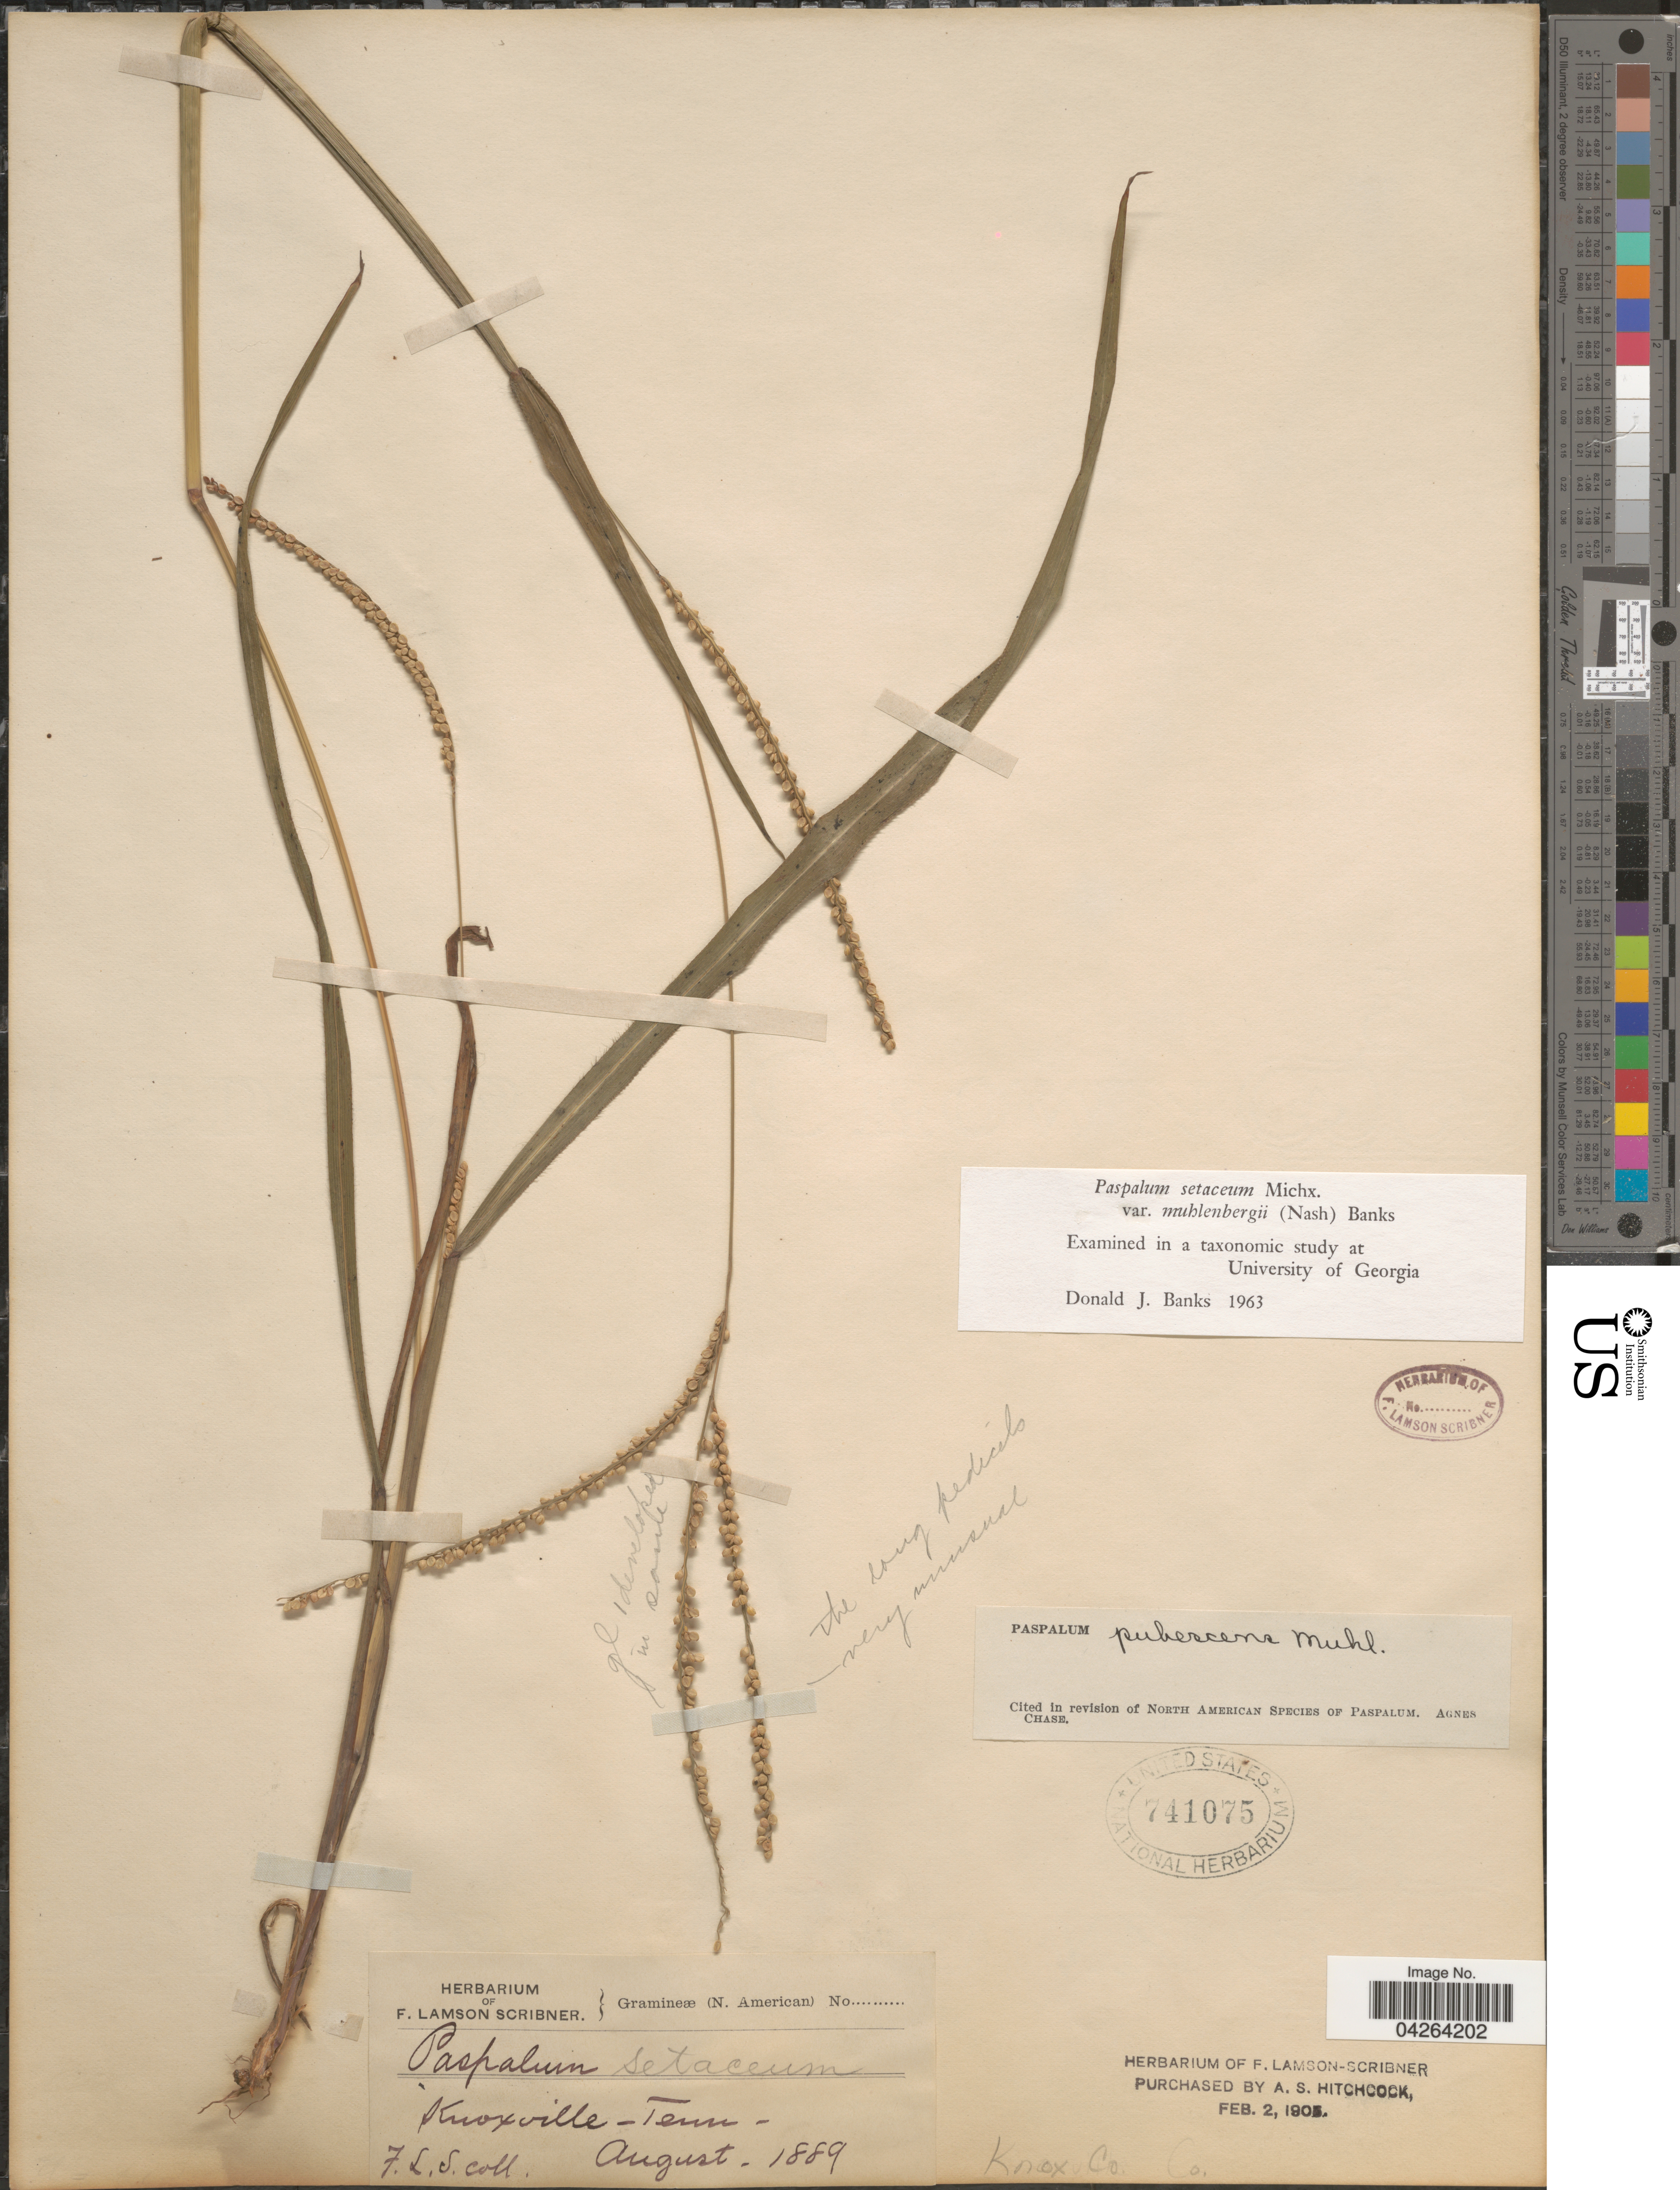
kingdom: Plantae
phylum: Tracheophyta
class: Liliopsida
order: Poales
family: Poaceae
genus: Paspalum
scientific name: Paspalum setaceum var. muhlenbergii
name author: (Nash) D.J. Banks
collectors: F. Lamson-Scribner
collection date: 1889-08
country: United States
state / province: Tennessee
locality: Knoxville Co.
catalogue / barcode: US 741075